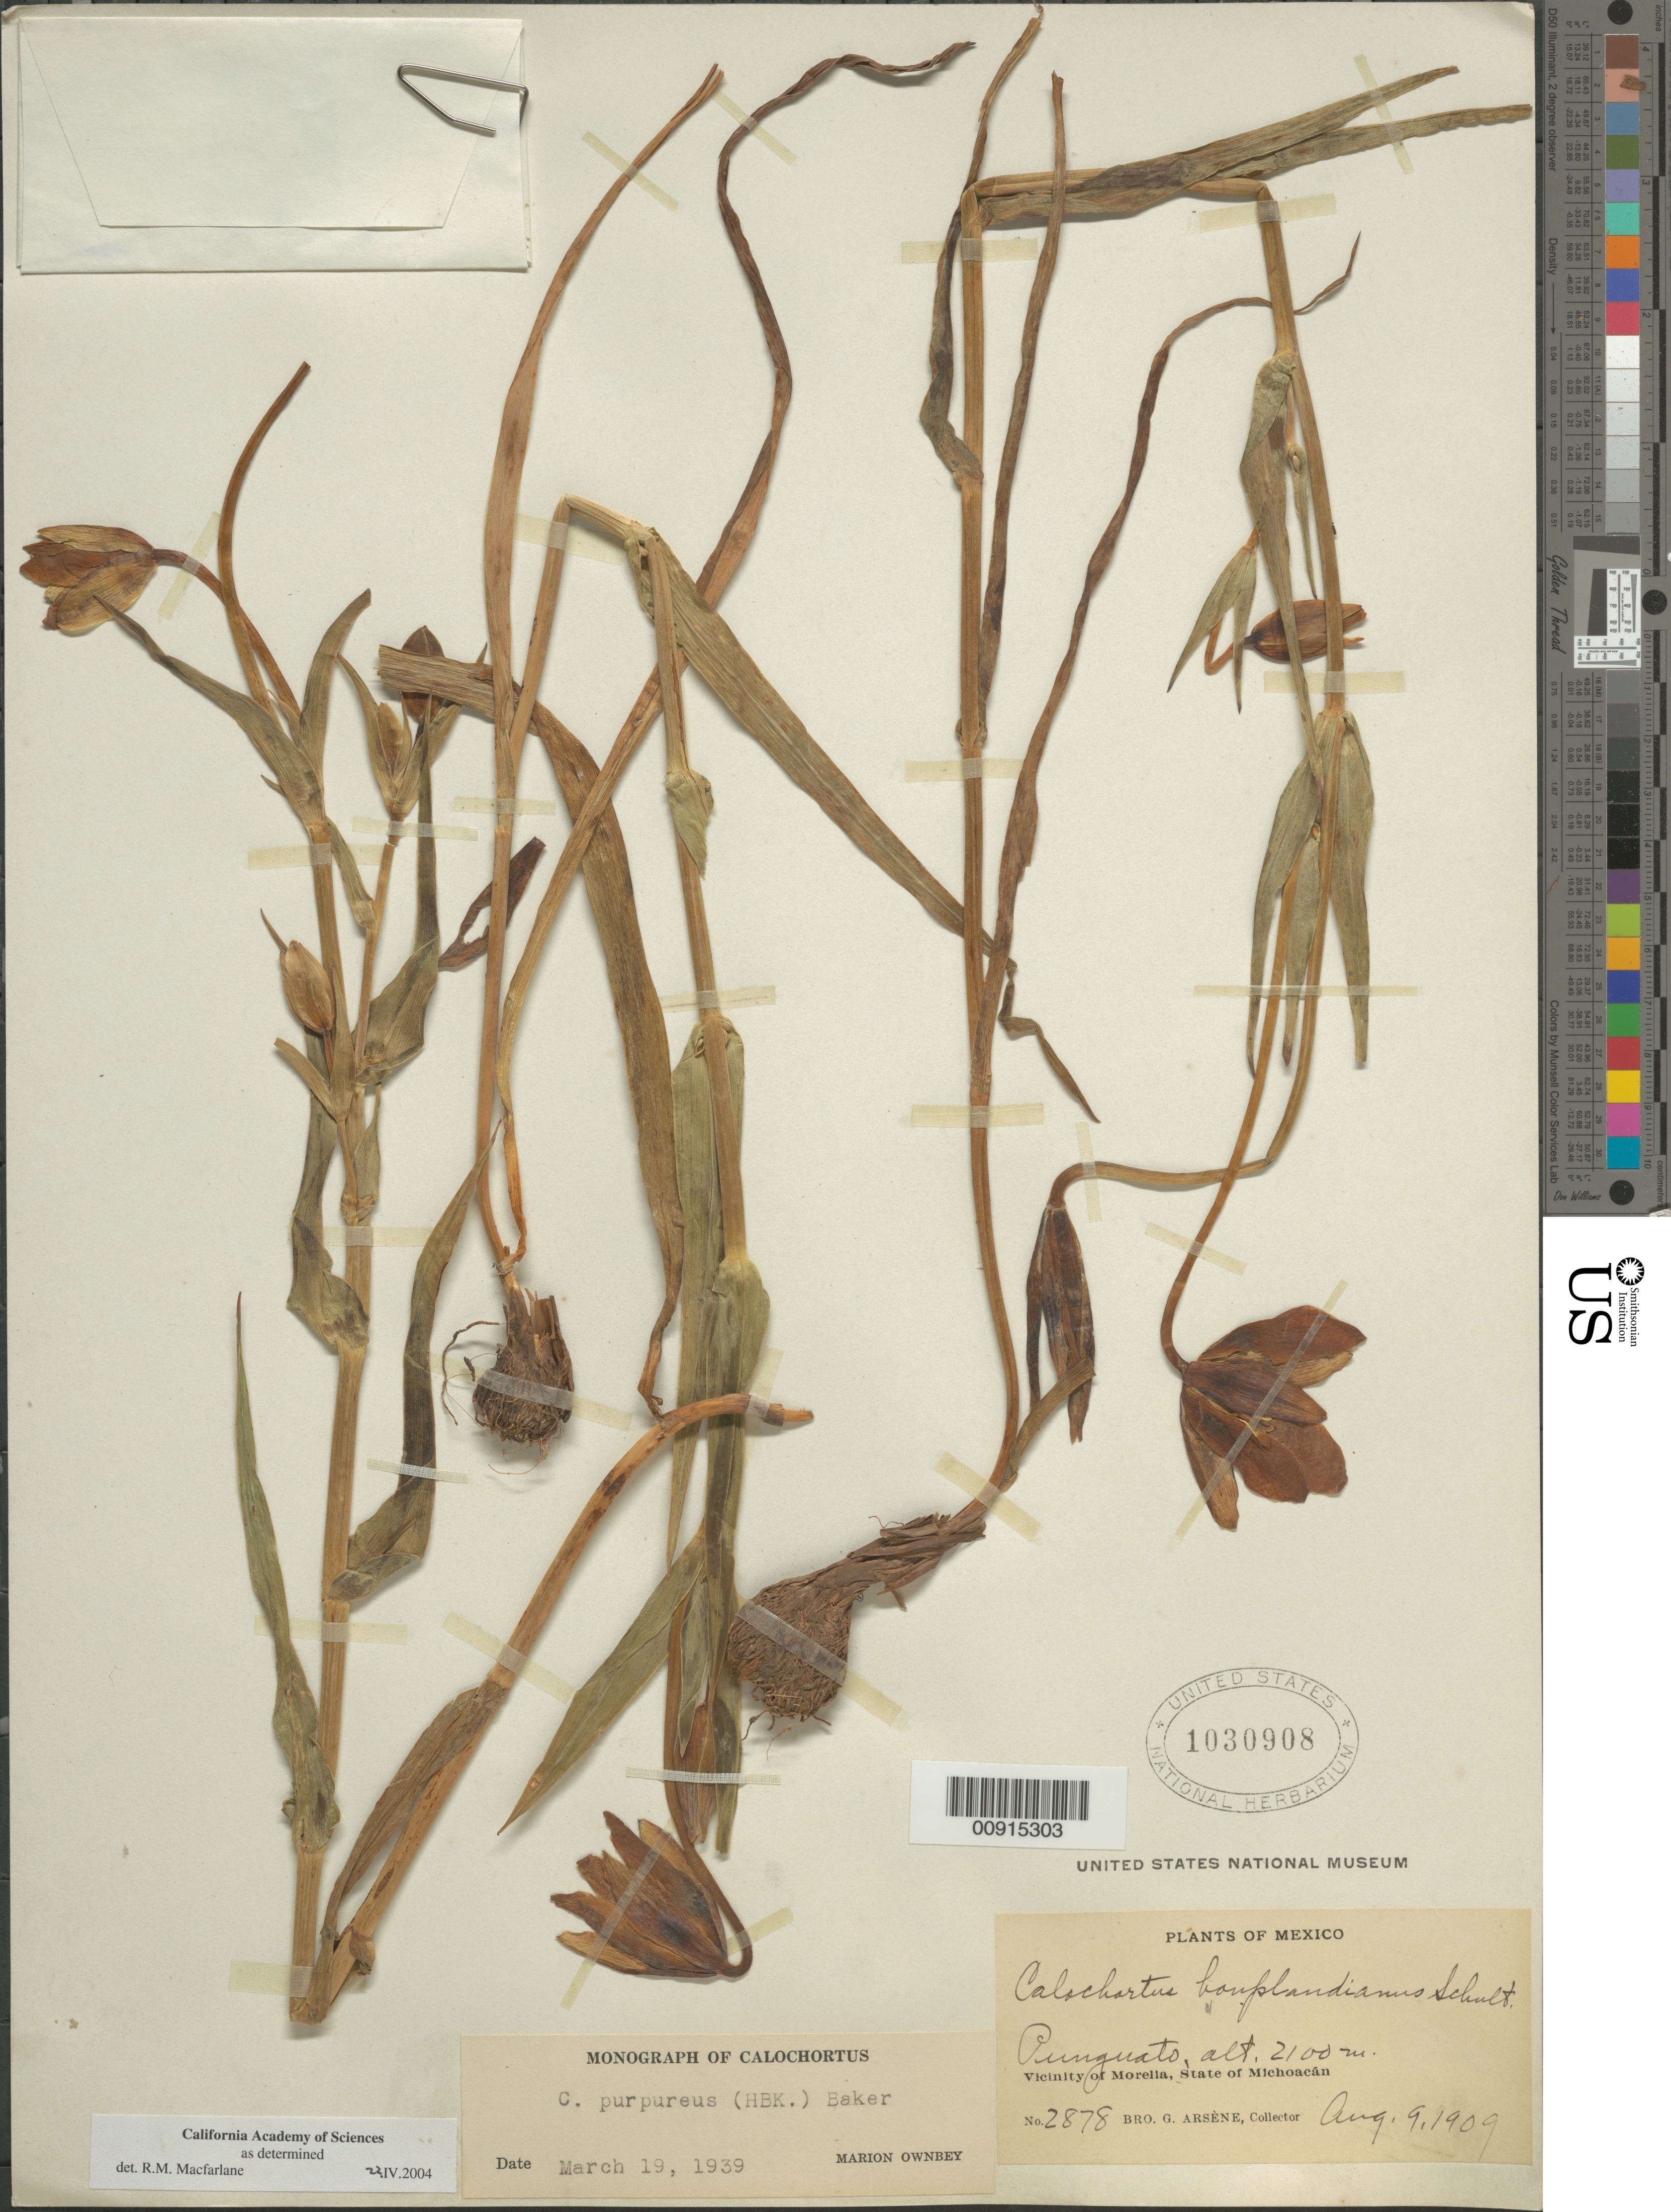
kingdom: Plantae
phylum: Tracheophyta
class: Liliopsida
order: Liliales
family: Liliaceae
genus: Calochortus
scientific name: Calochortus purpureus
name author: (Kunth) Baker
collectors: Bro. G. Arsène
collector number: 2878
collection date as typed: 09 Aug 1909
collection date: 1909-08-09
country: Mexico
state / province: Michoacán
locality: Punguato. Vicinity of Morelia, State of Michoacán.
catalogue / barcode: US 1030908